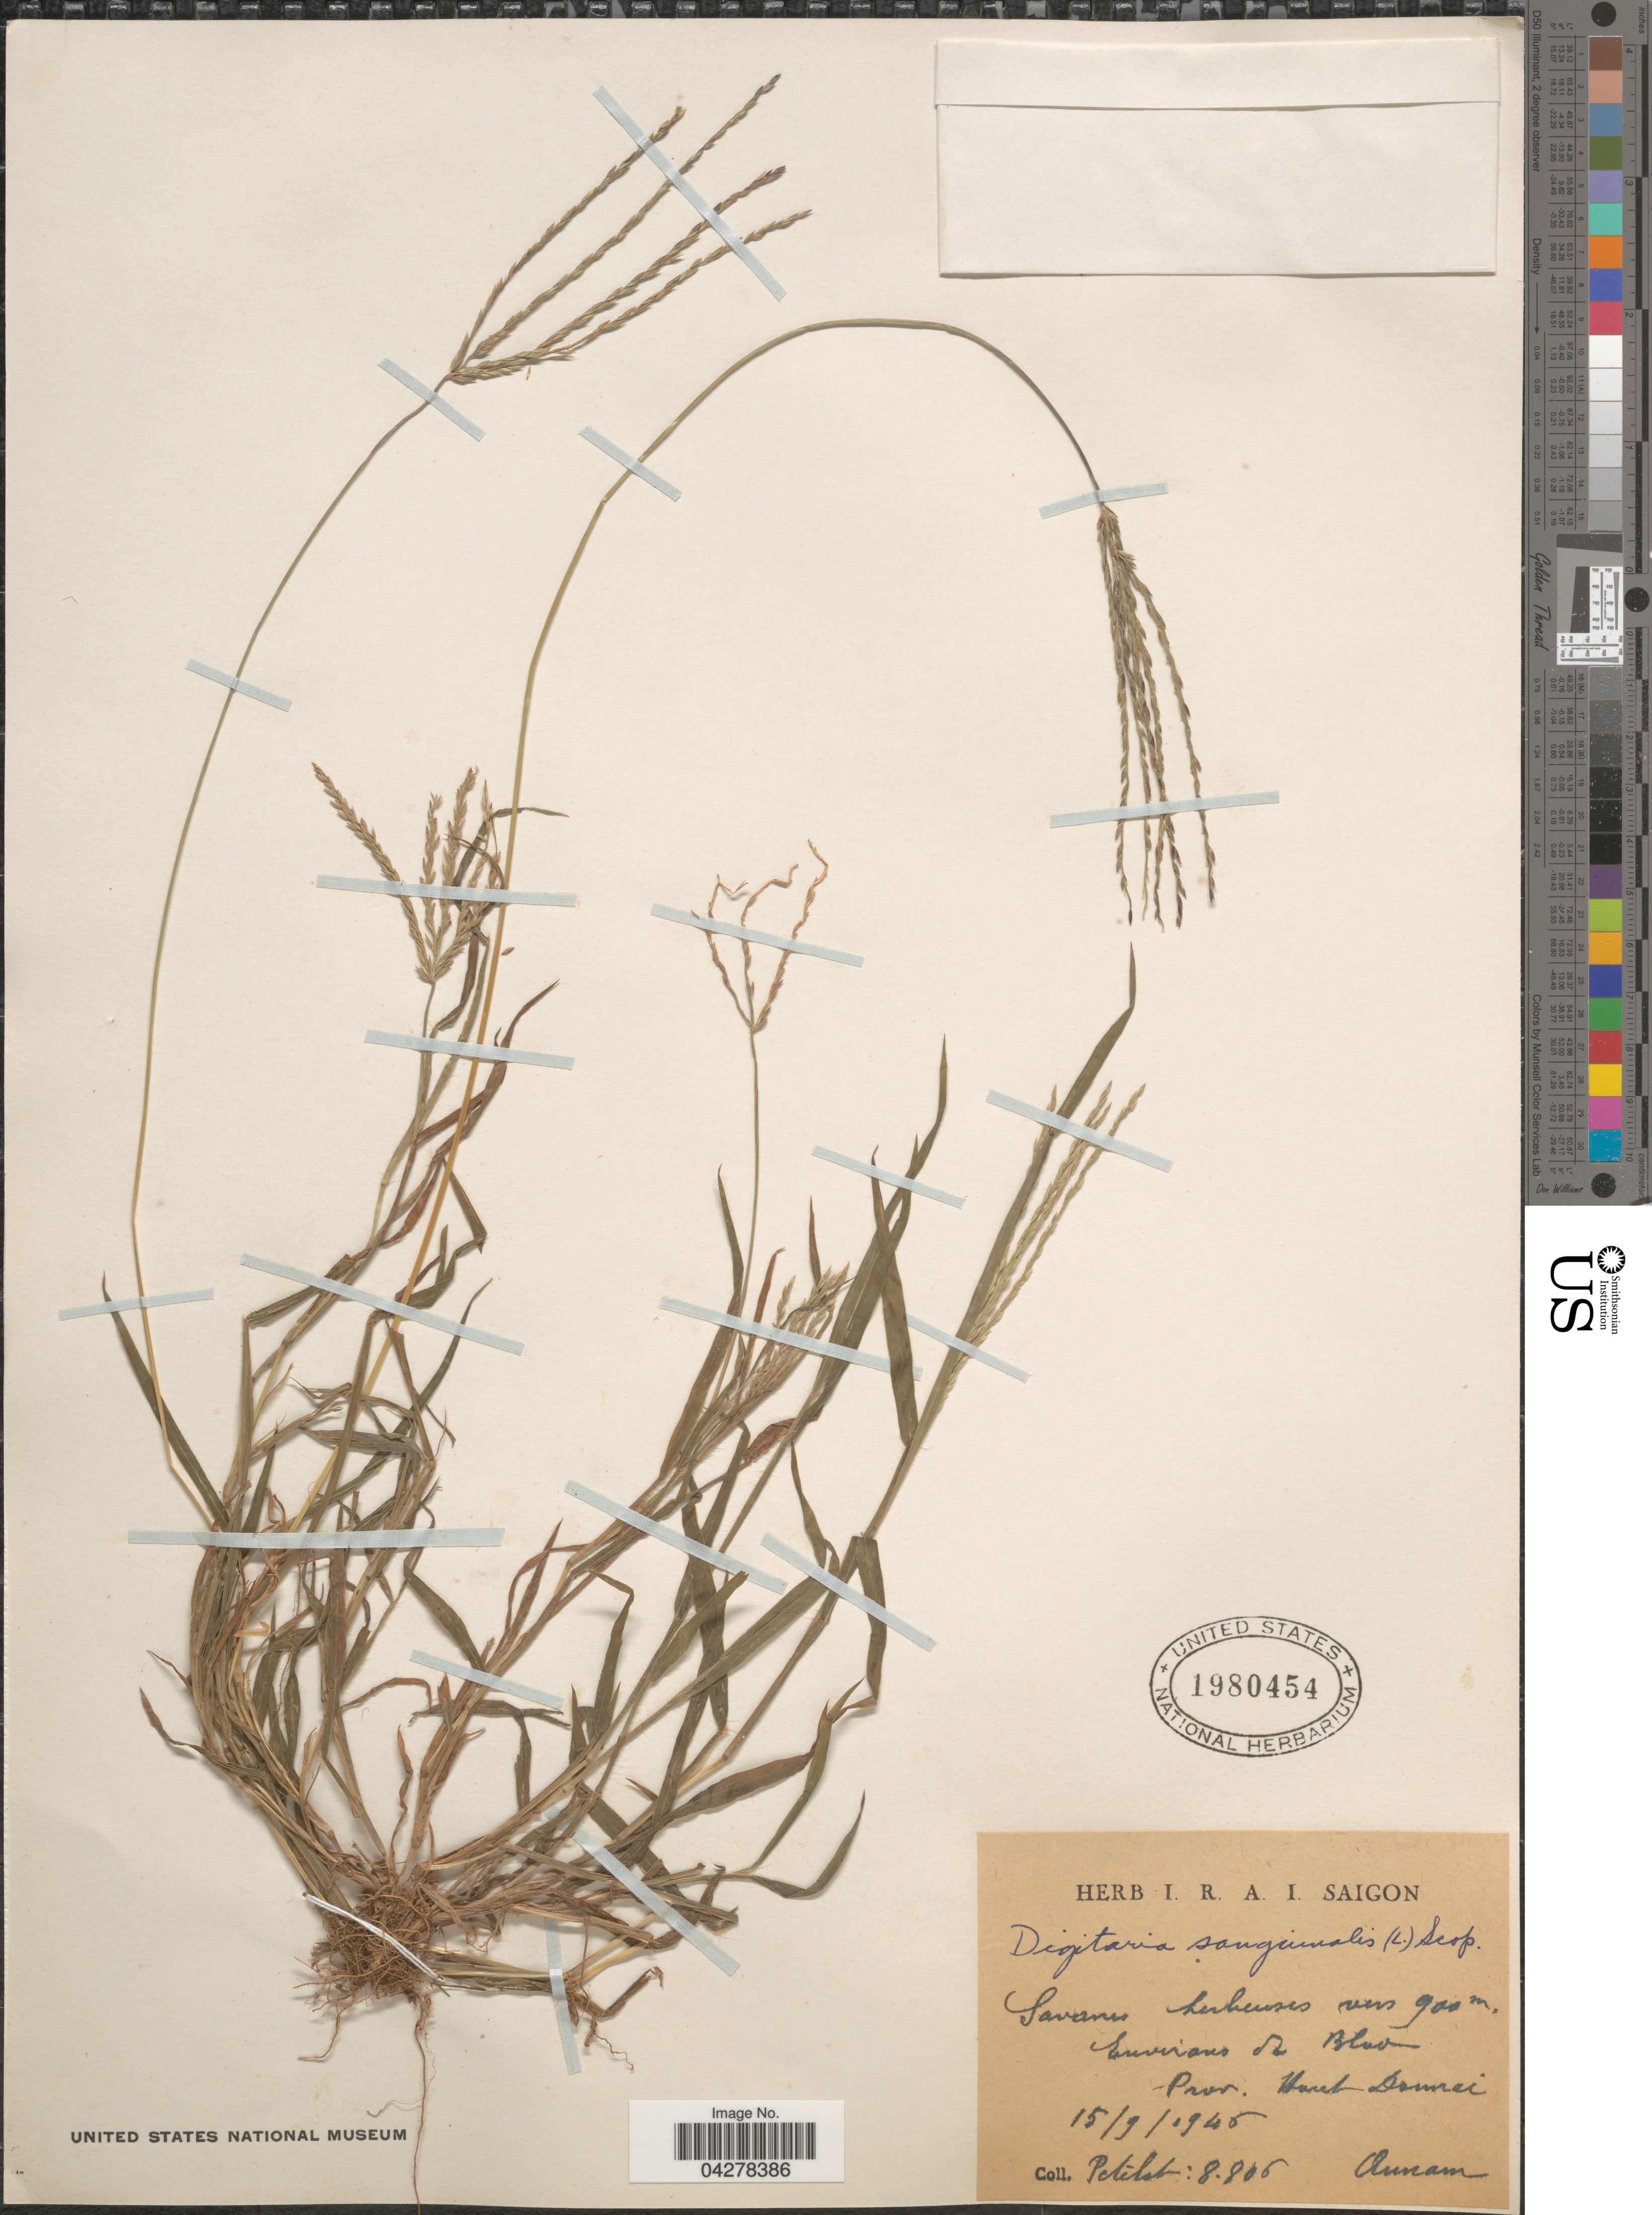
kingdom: Plantae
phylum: Tracheophyta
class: Liliopsida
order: Poales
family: Poaceae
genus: Digitaria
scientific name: Digitaria sanguinalis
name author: (L.) Scop.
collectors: Pételot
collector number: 8806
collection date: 1946-09-15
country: Vietnam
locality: Environs de Blao. Prov. Haut Donnai. Annam.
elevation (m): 900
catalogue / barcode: US 1980454